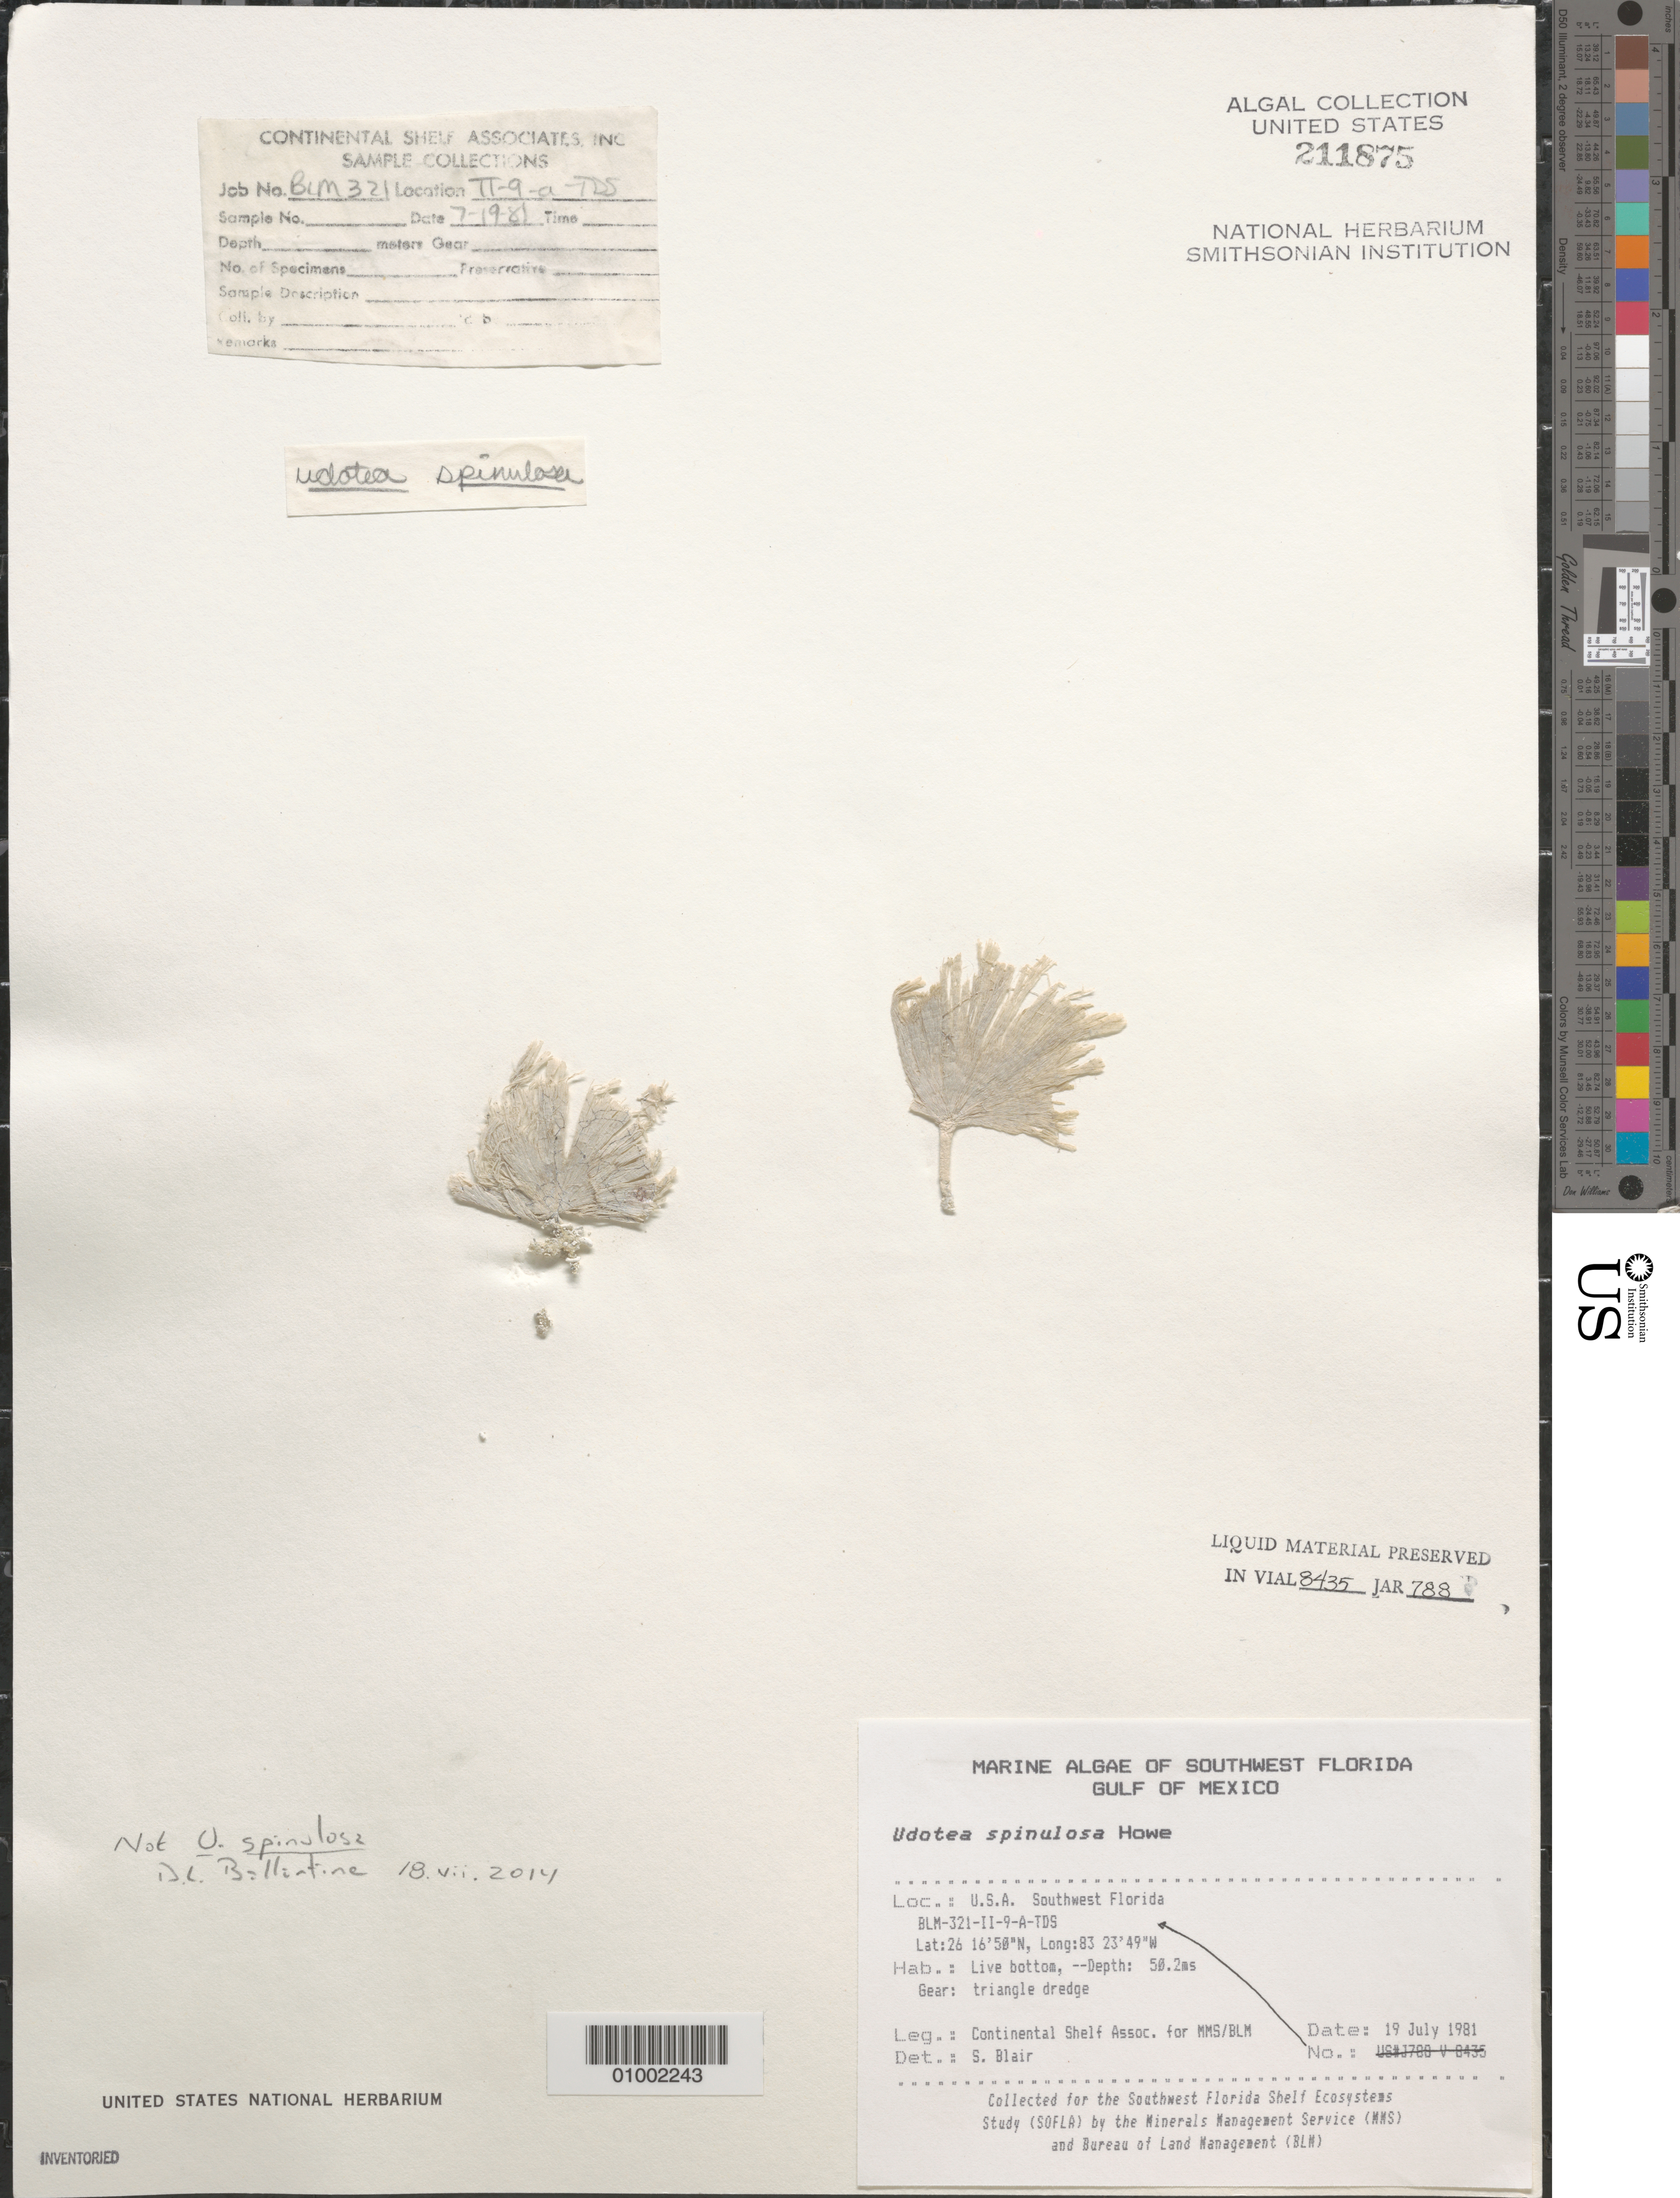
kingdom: Plantae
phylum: Chlorophyta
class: Ulvophyceae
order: Bryopsidales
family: Udoteaceae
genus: Udotea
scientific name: Udotea spinulosa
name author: M. Howe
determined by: Blair, S. M.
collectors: Continental Shelf Associates for the MMS/BLM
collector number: BLM-321-II-9-A-TDS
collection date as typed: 19 Jul 1981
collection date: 1981-07-19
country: United States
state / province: Florida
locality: Gulf of Mexico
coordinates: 26 16'50"N, 83 23'49"W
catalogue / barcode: US 211875